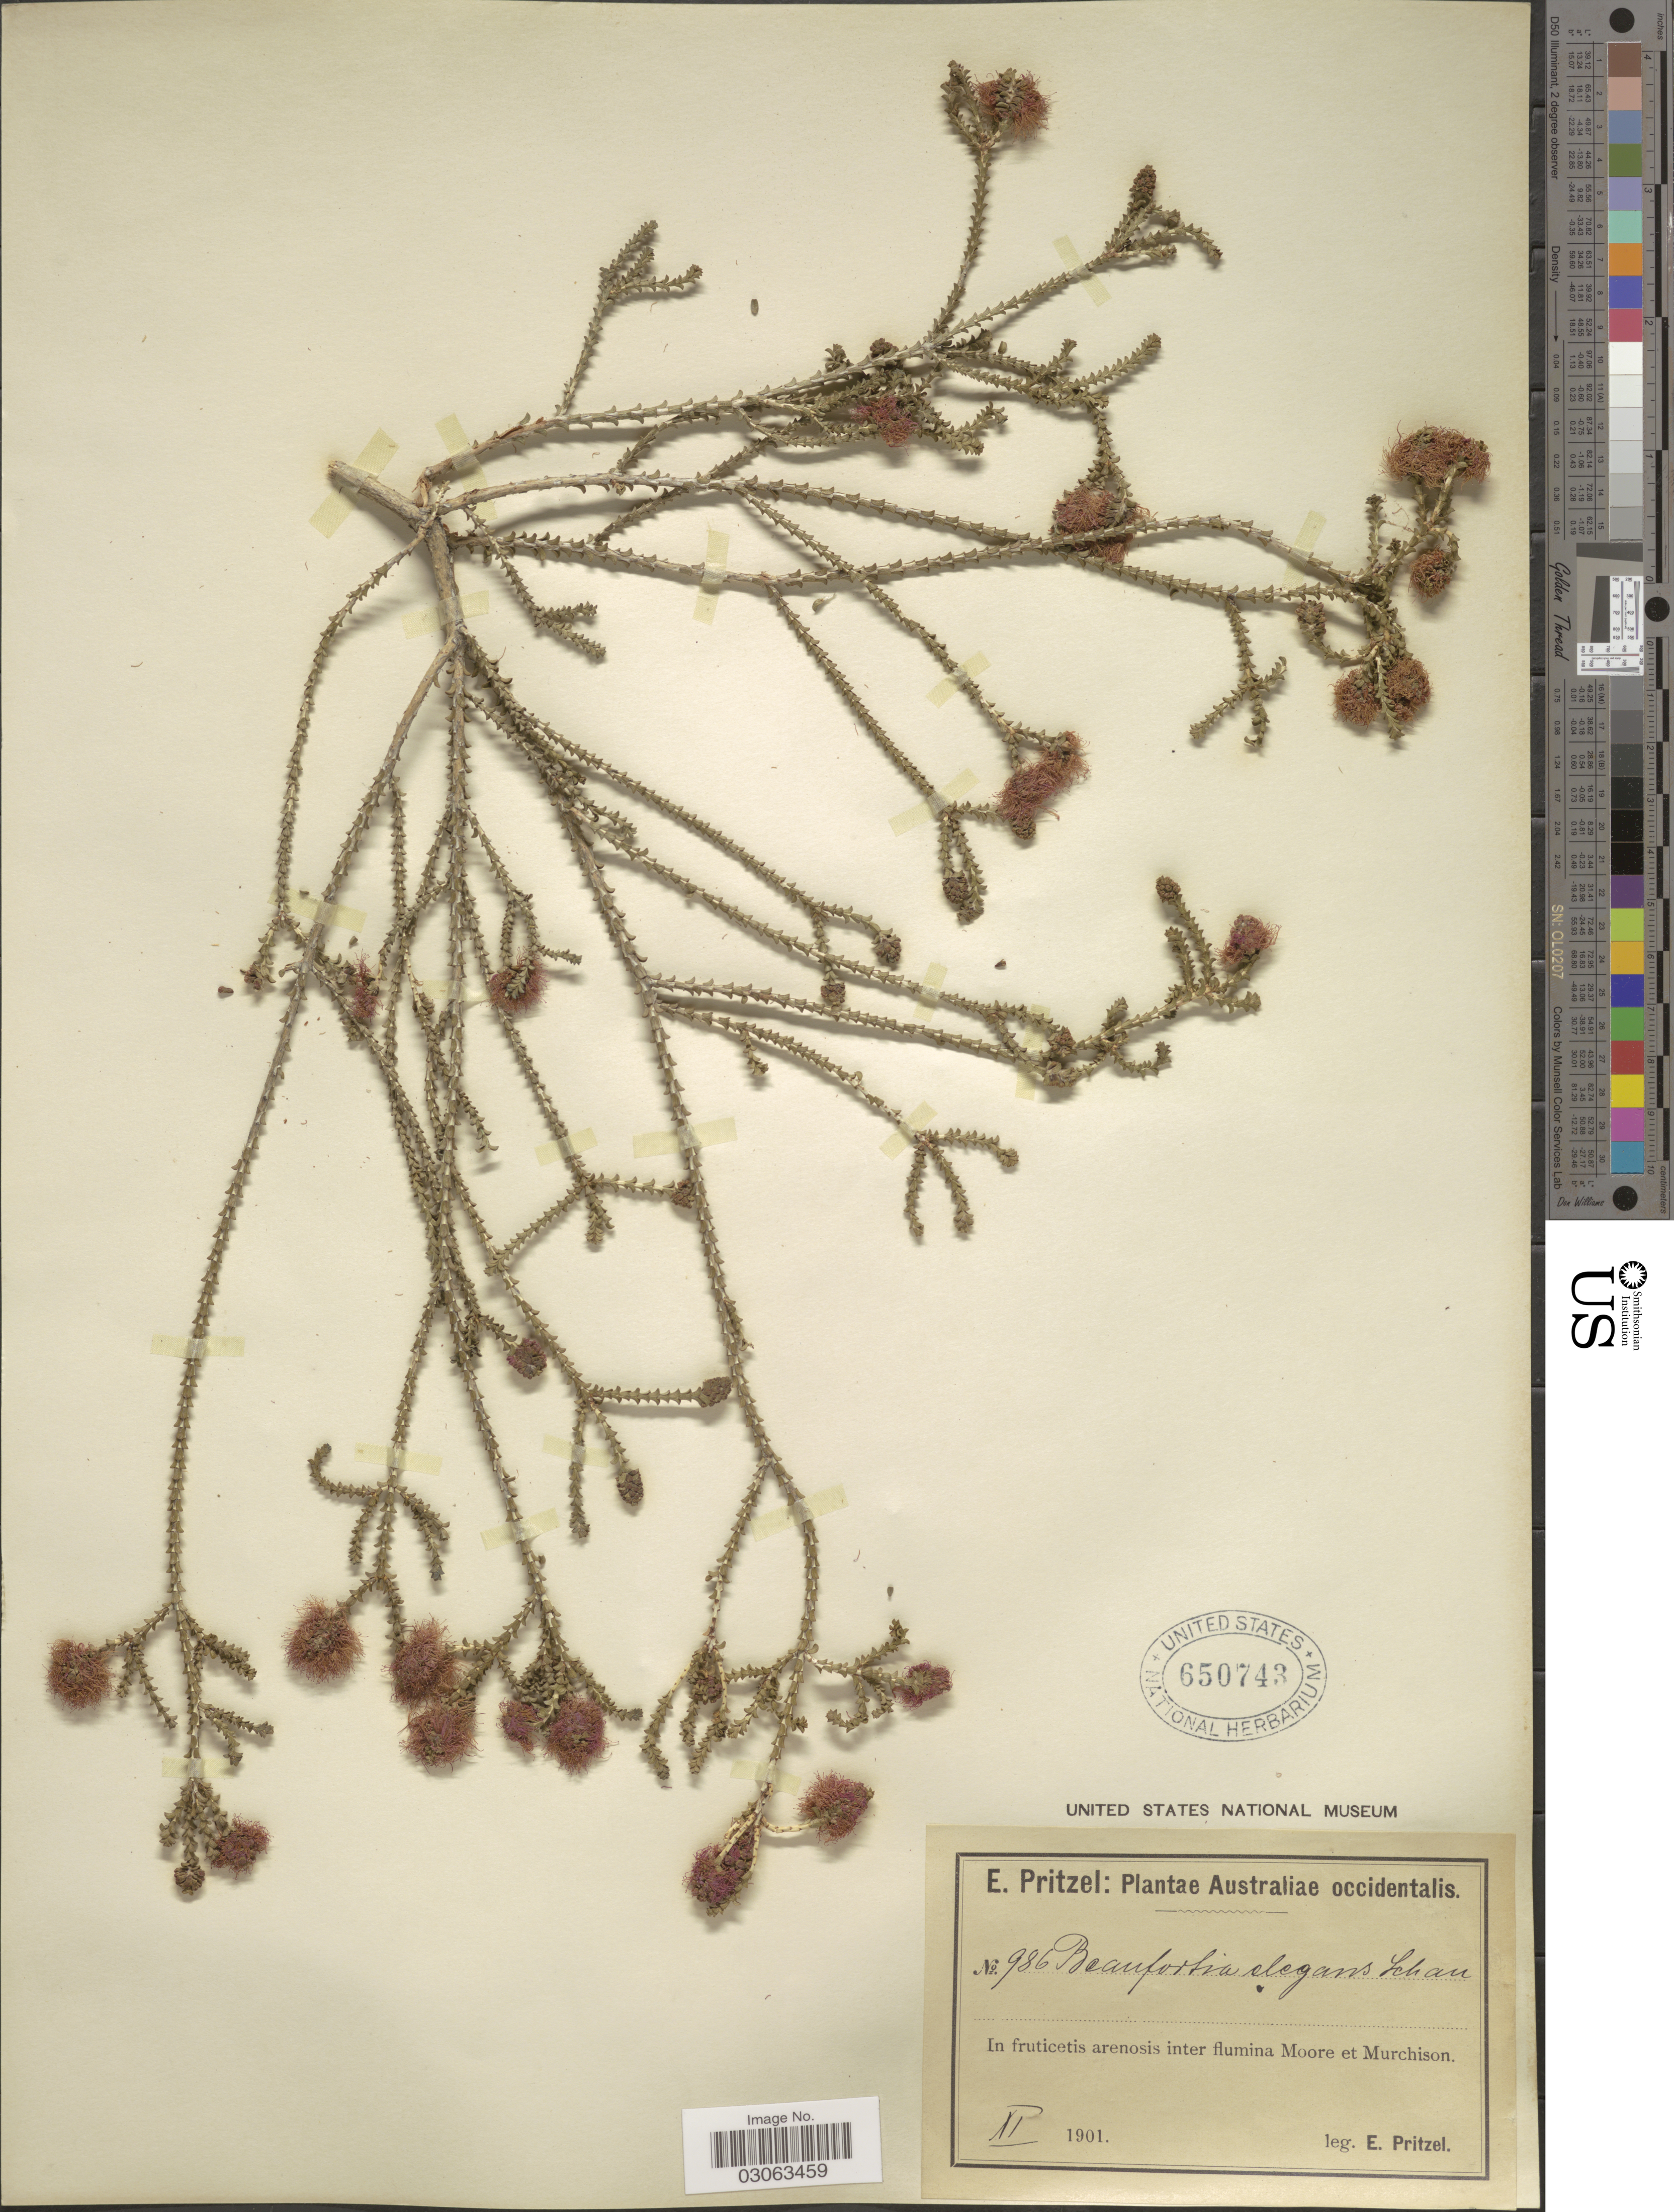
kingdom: Plantae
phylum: Tracheophyta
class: Magnoliopsida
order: Myrtales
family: Myrtaceae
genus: Beaufortia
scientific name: Beaufortia elegans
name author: S. Schauer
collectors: E. G. Pritzel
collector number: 986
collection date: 1901-11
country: Australia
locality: Australiae occidentalis. Flumina Moore et Murchison.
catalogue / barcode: US 650743